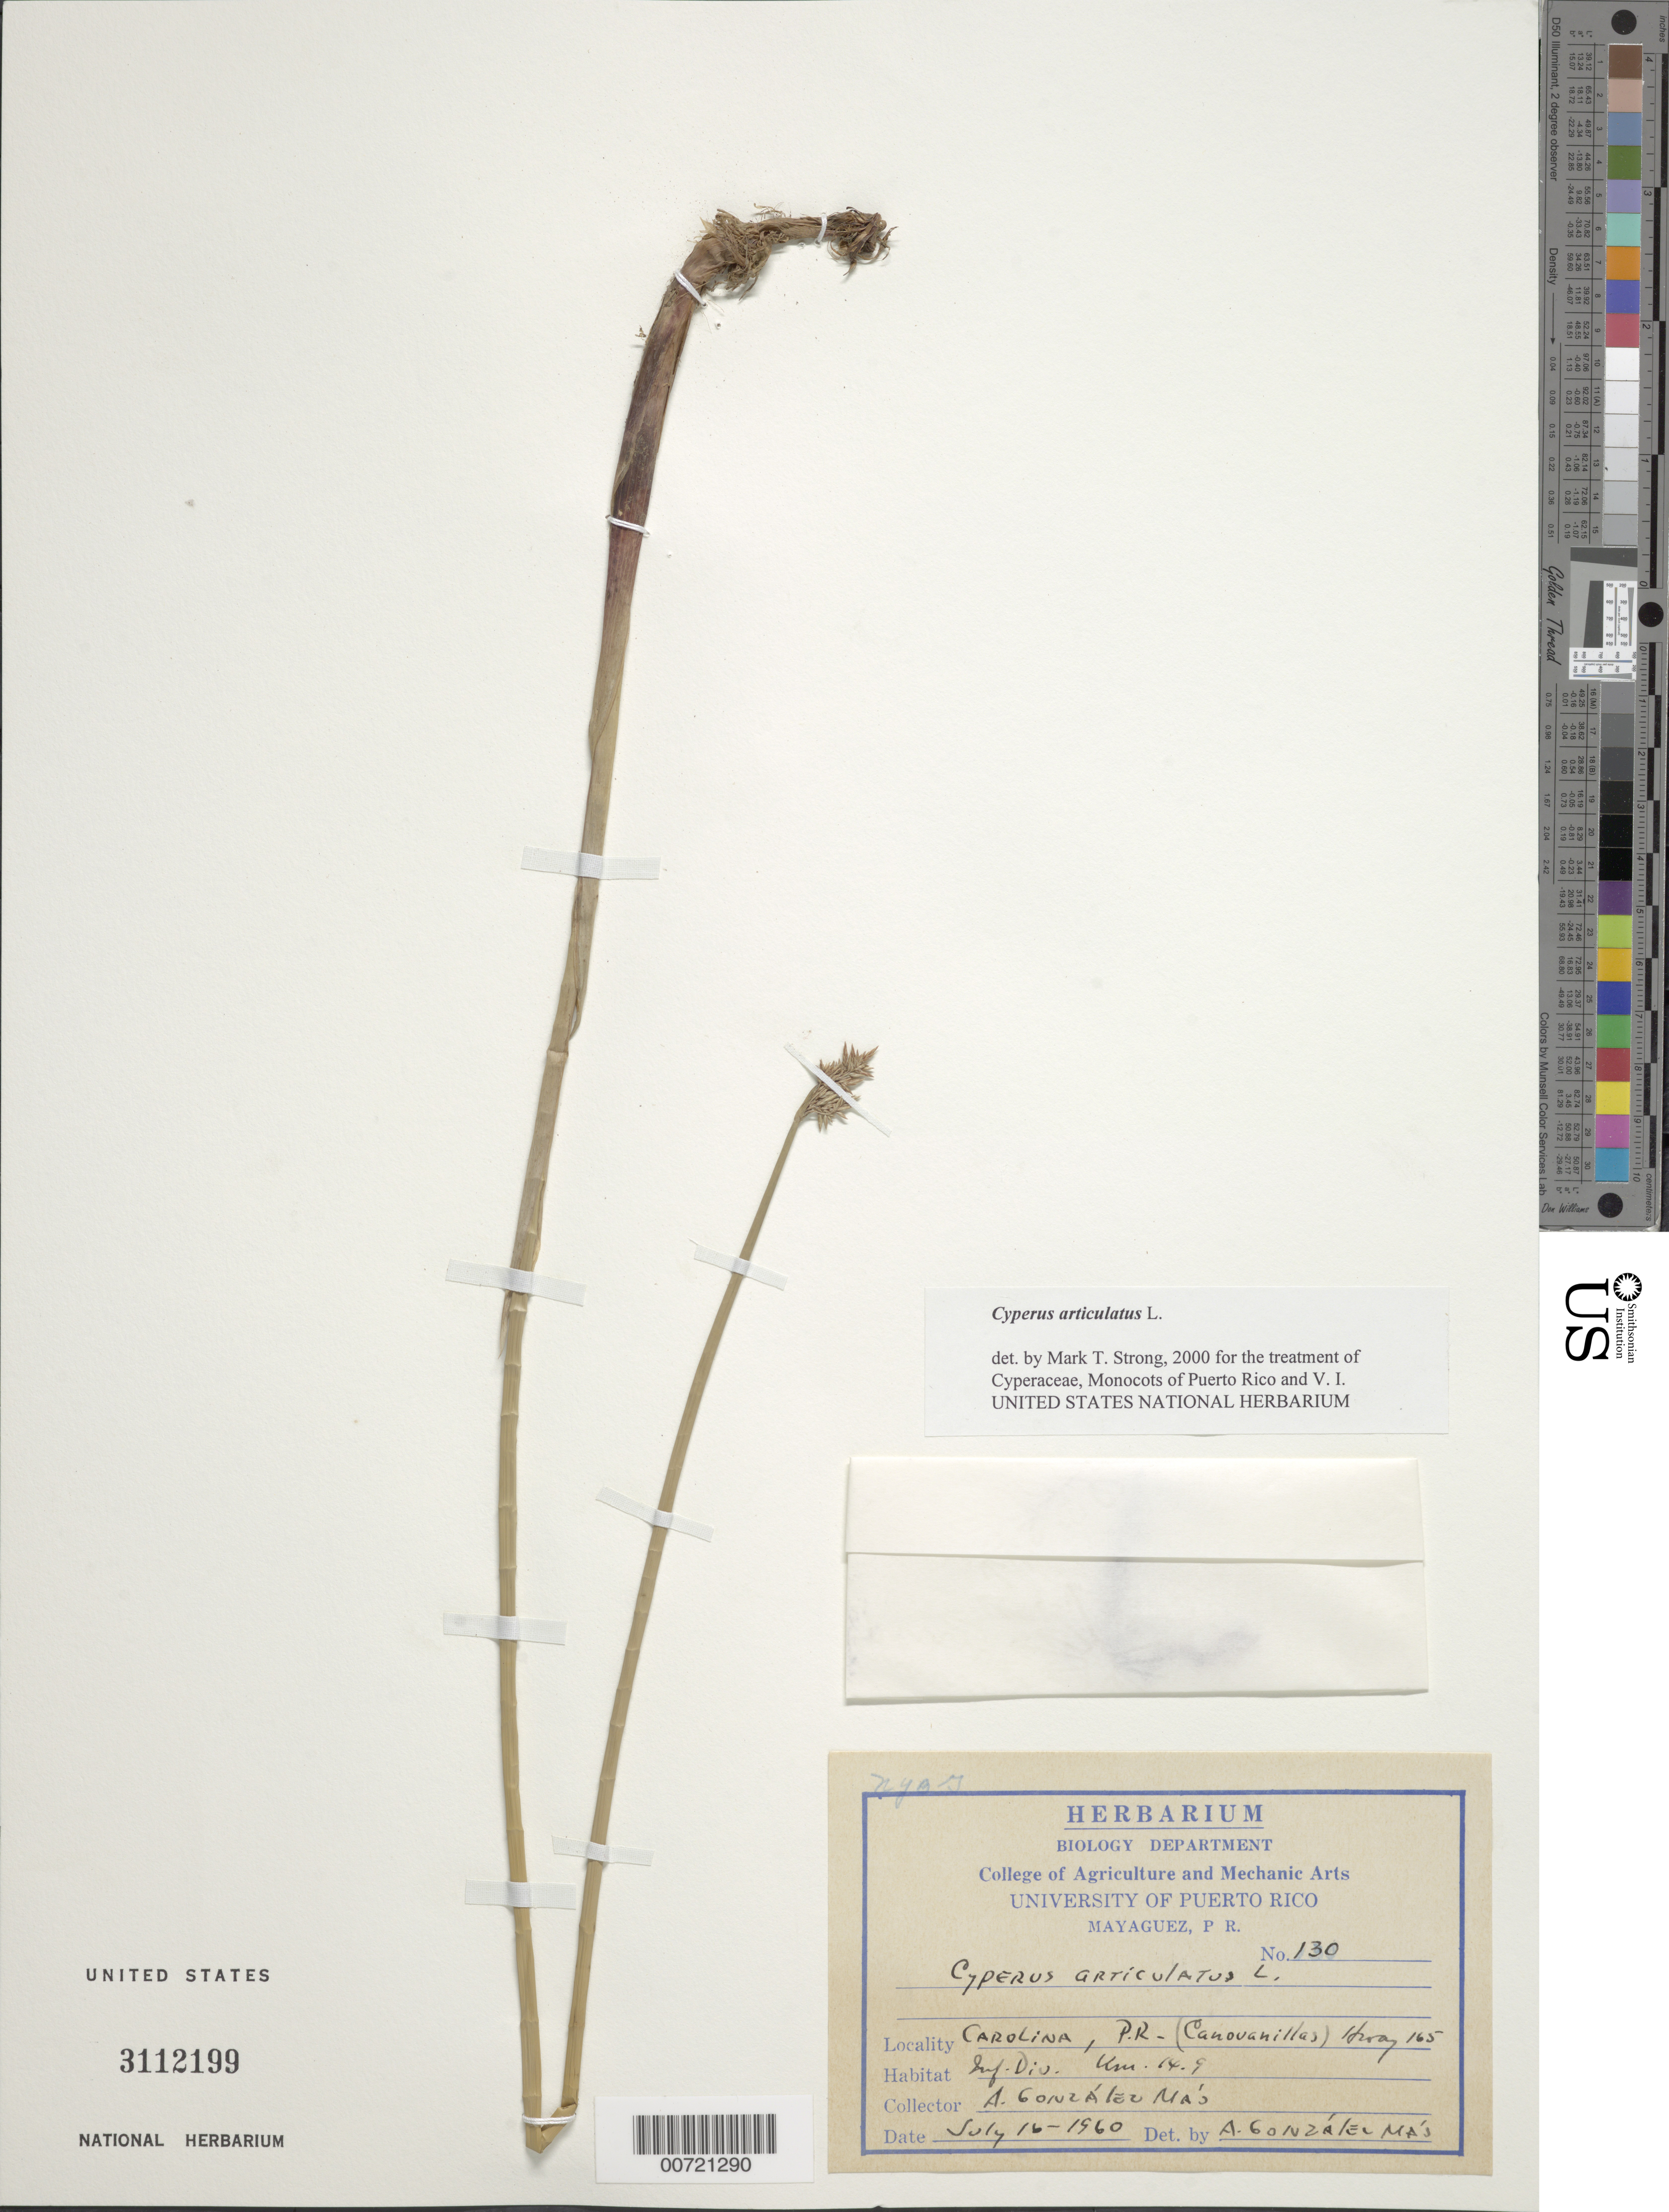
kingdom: Plantae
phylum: Tracheophyta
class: Liliopsida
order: Poales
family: Cyperaceae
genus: Cyperus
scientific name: Cyperus articulatus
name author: L.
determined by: Strong, M. T., (US), Smithsonian Institution - National Museum of Natural History (UNITED STATES)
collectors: A. González Más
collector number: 130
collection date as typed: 16 Jul 1960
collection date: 1960-07-16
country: Puerto Rico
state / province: Carolina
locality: Carolina: Canovanillas, Hwy 165, km 14.9.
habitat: Roadside ditch.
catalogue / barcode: US 3112199